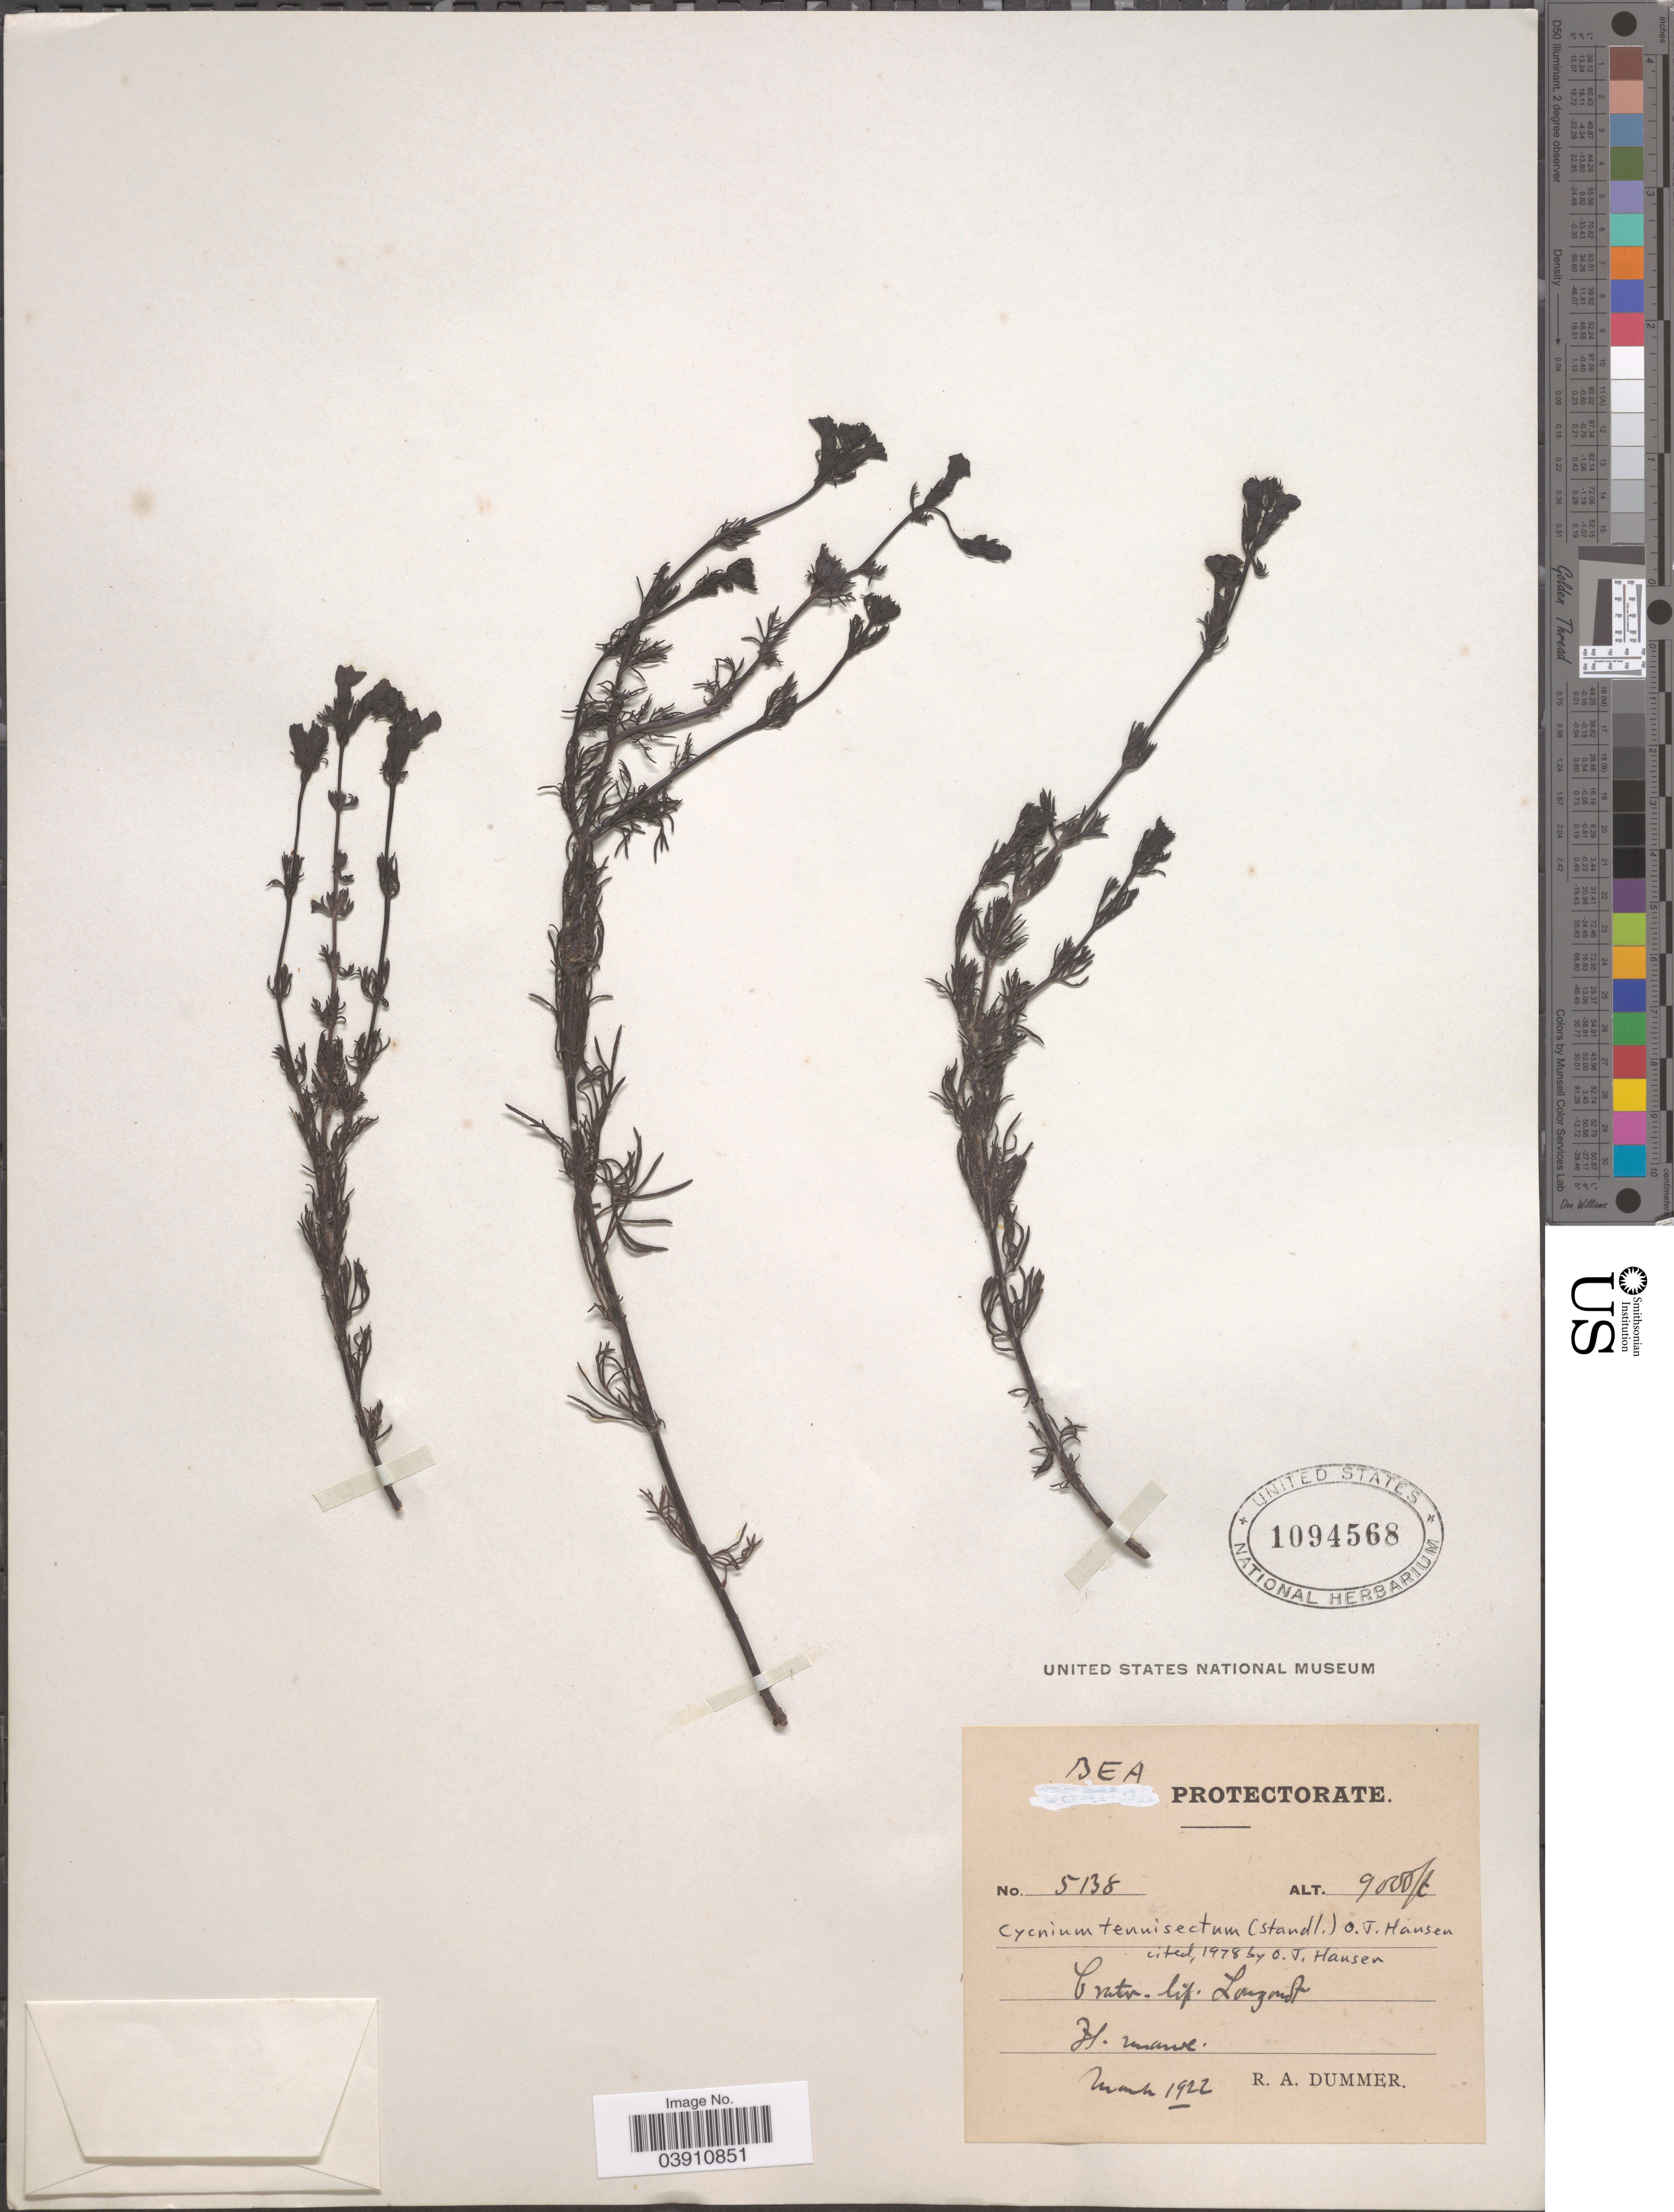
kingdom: Plantae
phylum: Tracheophyta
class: Magnoliopsida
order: Lamiales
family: Orobanchaceae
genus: Cycnium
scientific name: Cycnium tenuisectum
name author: (Standl.) O.J. Hansen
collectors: R. Dümmer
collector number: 5138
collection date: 1922-03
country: Kenya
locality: B.E.A. Protectorate. Cratu, lif, Longonot.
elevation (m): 2743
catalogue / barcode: US 1094568